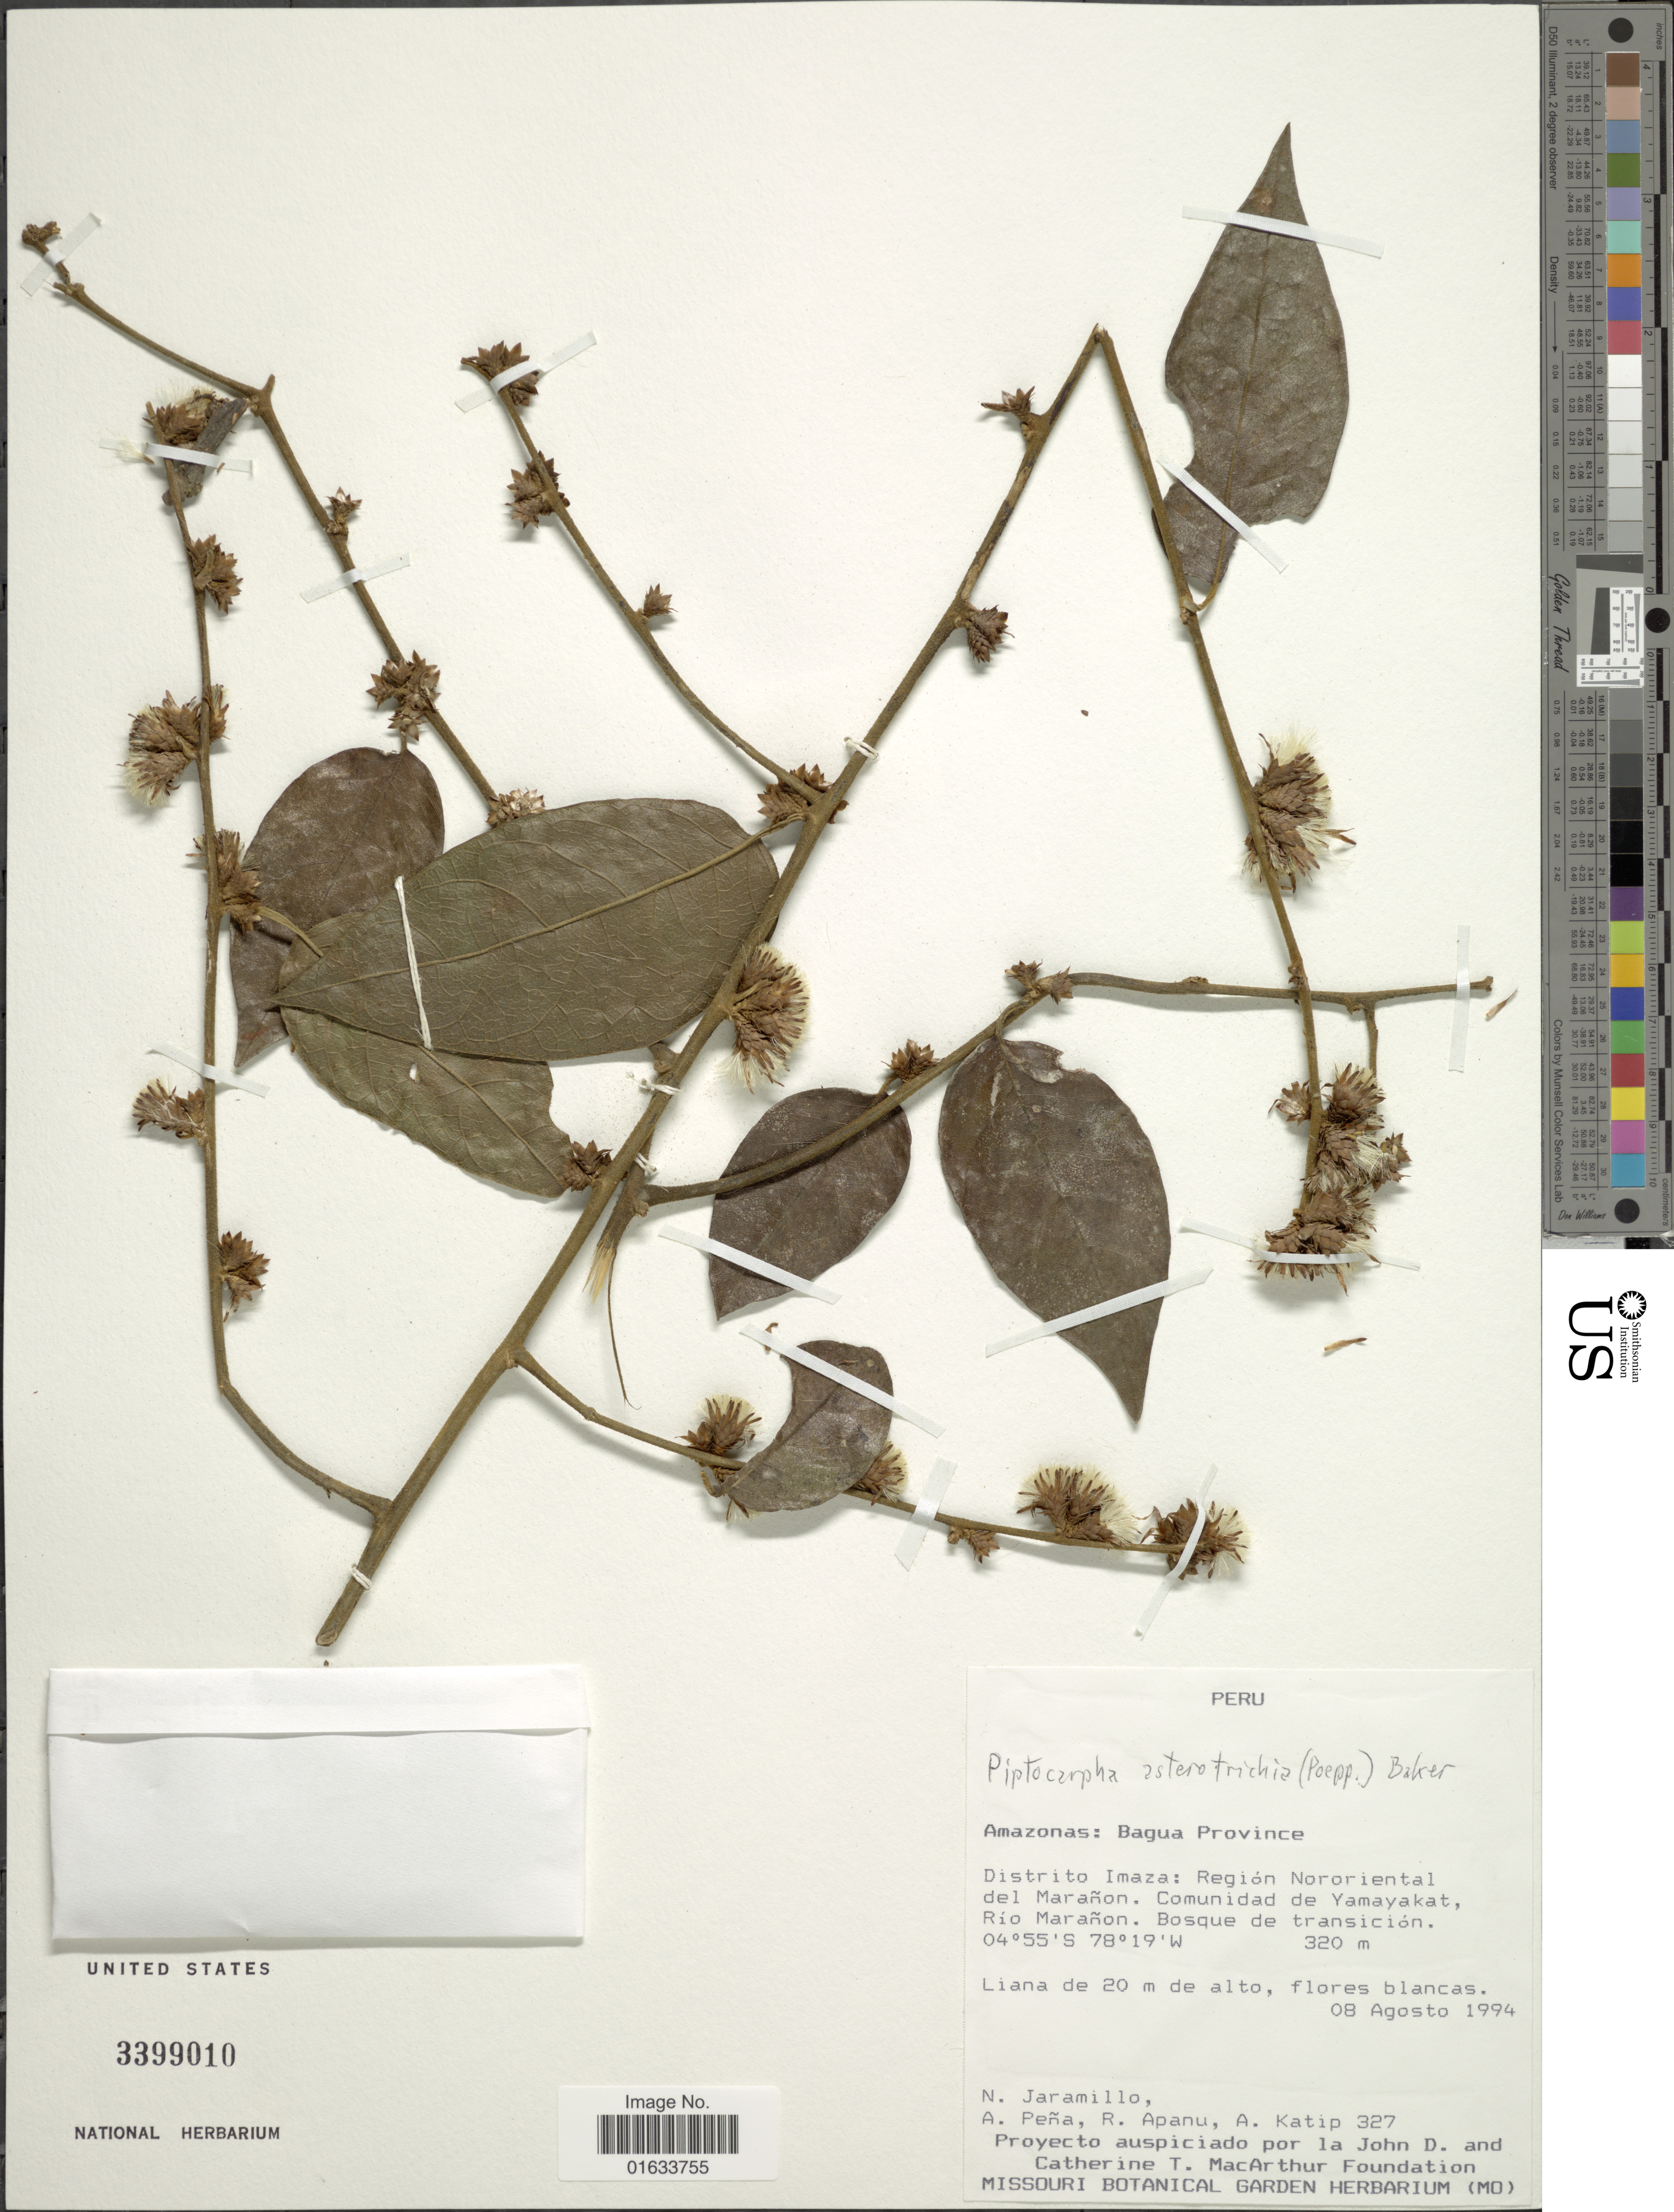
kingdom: Plantae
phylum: Tracheophyta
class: Magnoliopsida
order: Asterales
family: Asteraceae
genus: Piptocarpha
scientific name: Piptocarpha asterotrichia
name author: (Poepp.) Baker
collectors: N. Jaramillo, A. Peña, R. Apanu & A. Katip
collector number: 327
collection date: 1994-08-08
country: Peru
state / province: Amazonas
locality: Amazonas: Bagua Province. Distrito Imaza: Región Nororiental del Marañon. Comunidad de Yamayakat, Rio Marañon. Bosque de transición.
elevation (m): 320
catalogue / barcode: US 3399010